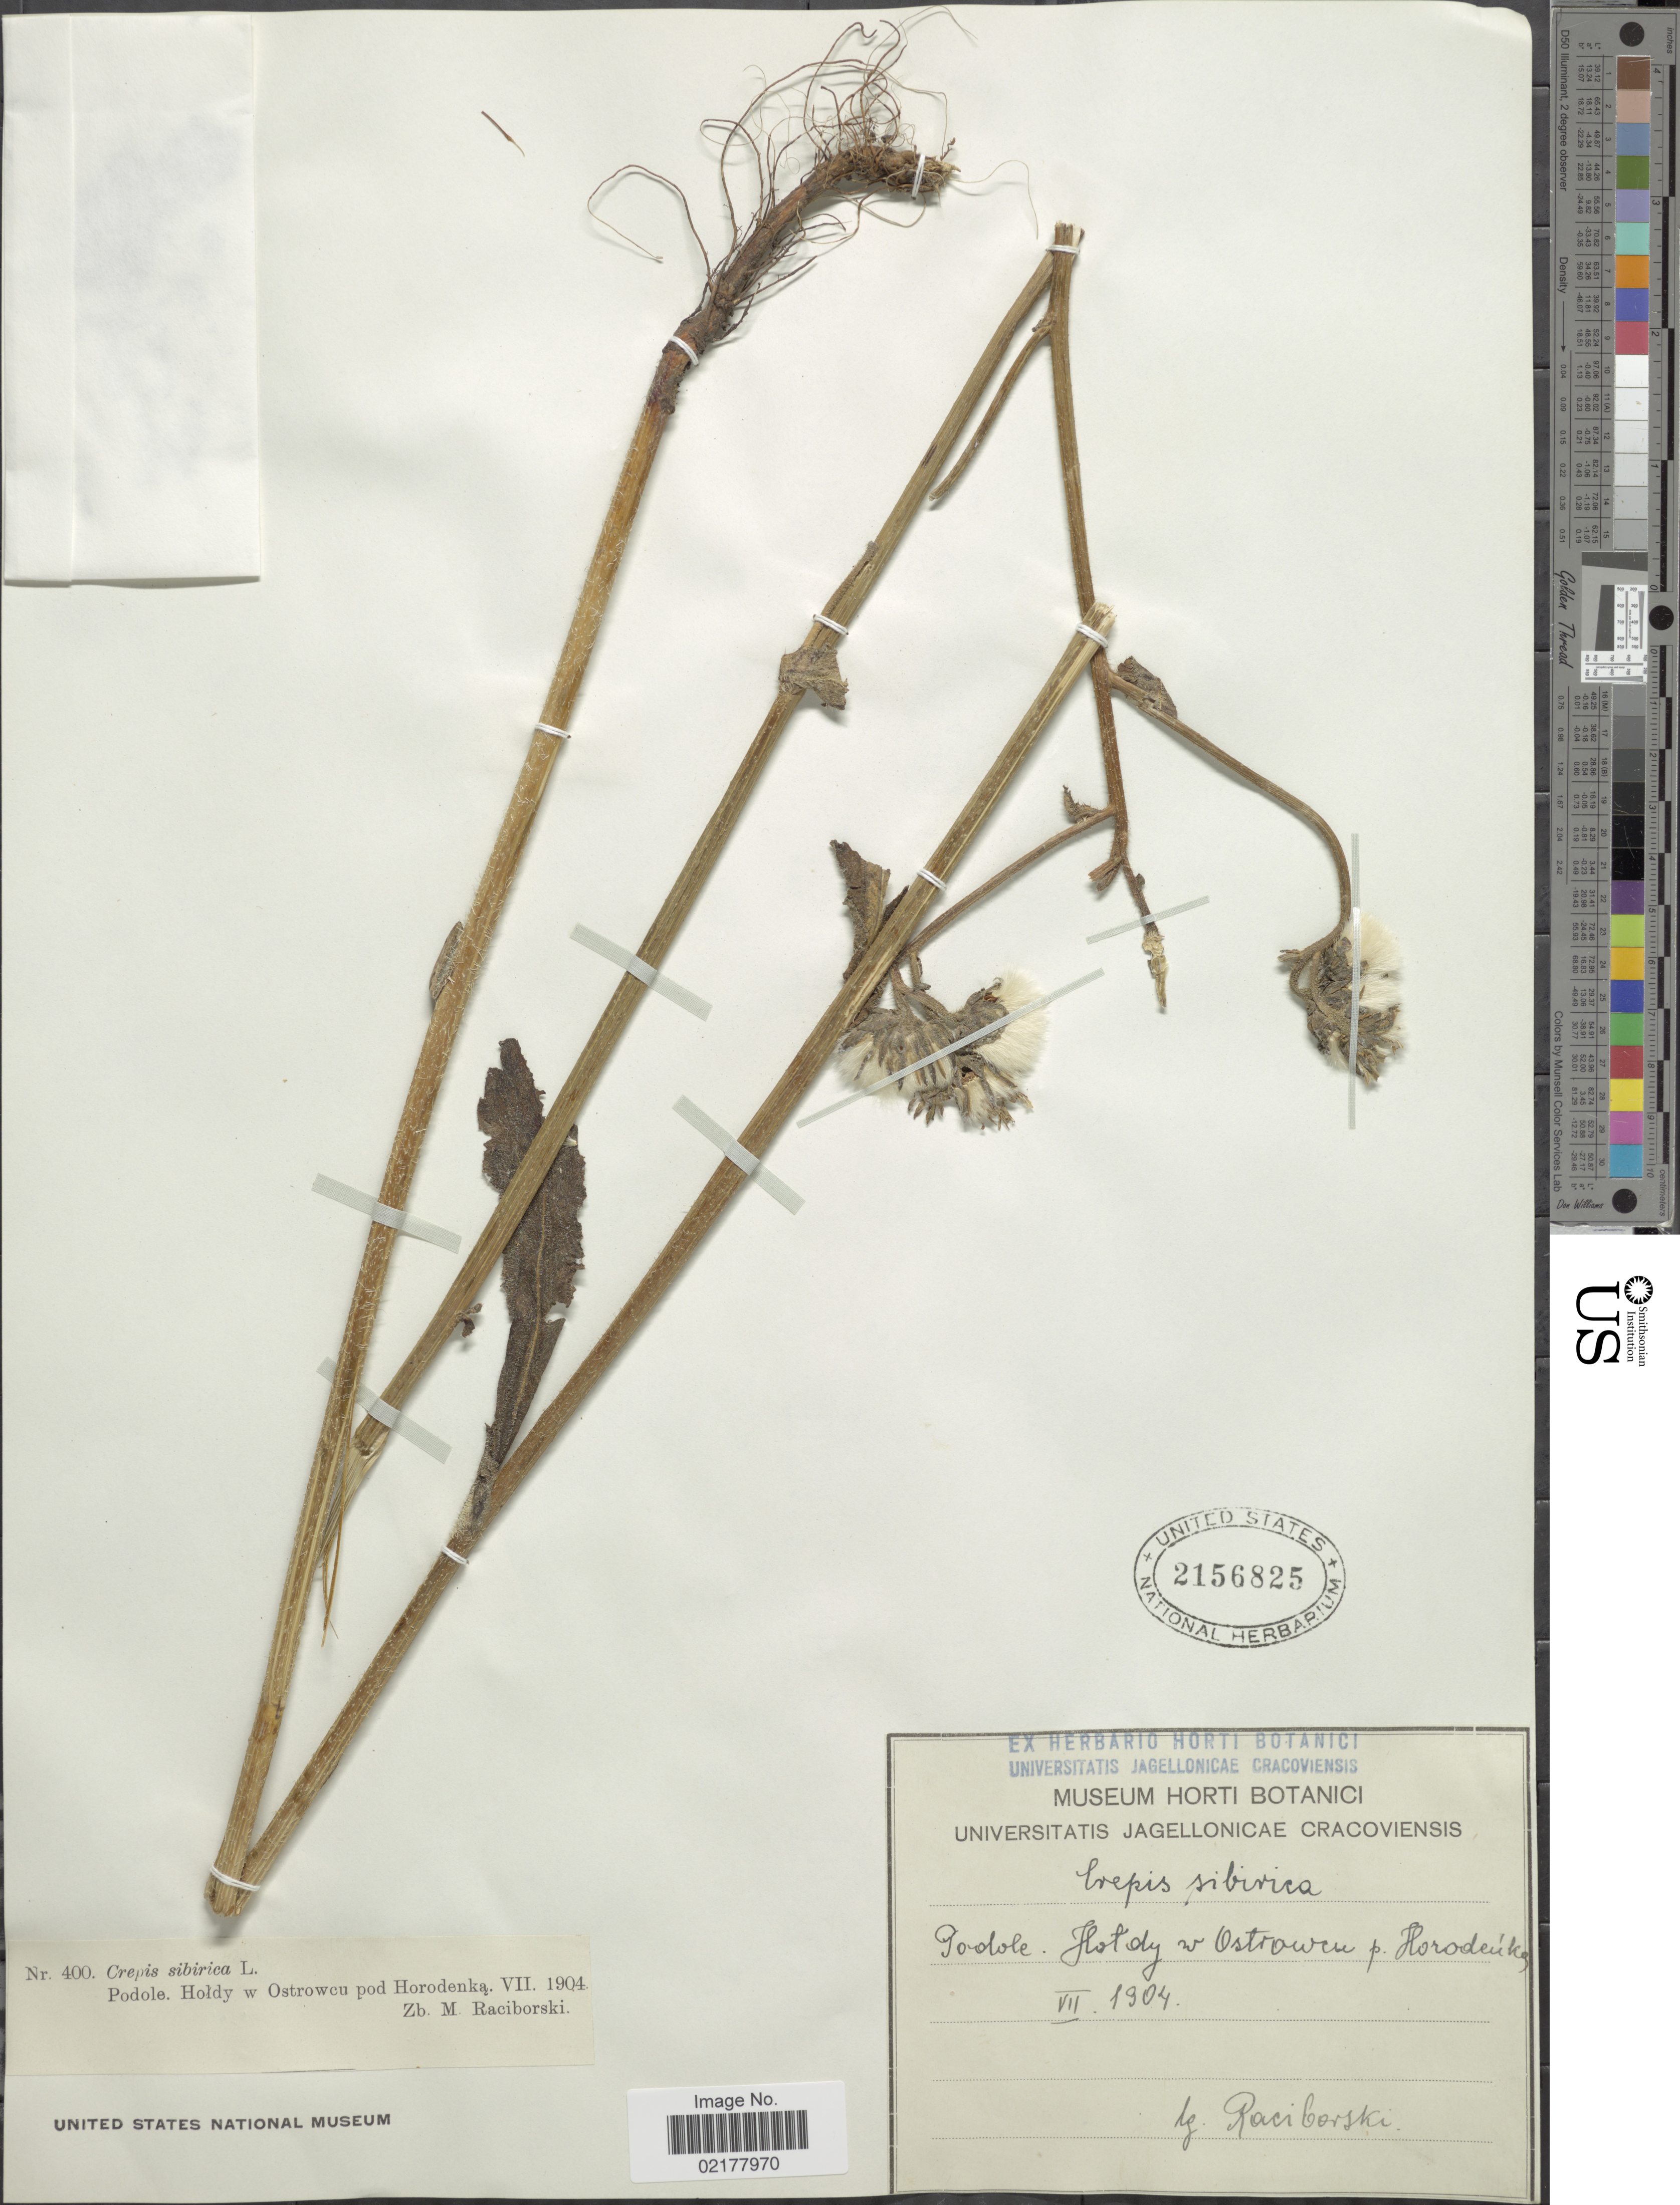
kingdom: Plantae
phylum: Tracheophyta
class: Magnoliopsida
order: Asterales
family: Asteraceae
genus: Crepis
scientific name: Crepis sibirica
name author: L.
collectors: Z. Raciborski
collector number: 400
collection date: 1904-07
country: Ukraine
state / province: Zhytomyr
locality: Podole. Hotdy w Ostrowcu pod Horodenka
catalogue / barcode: US 2156825